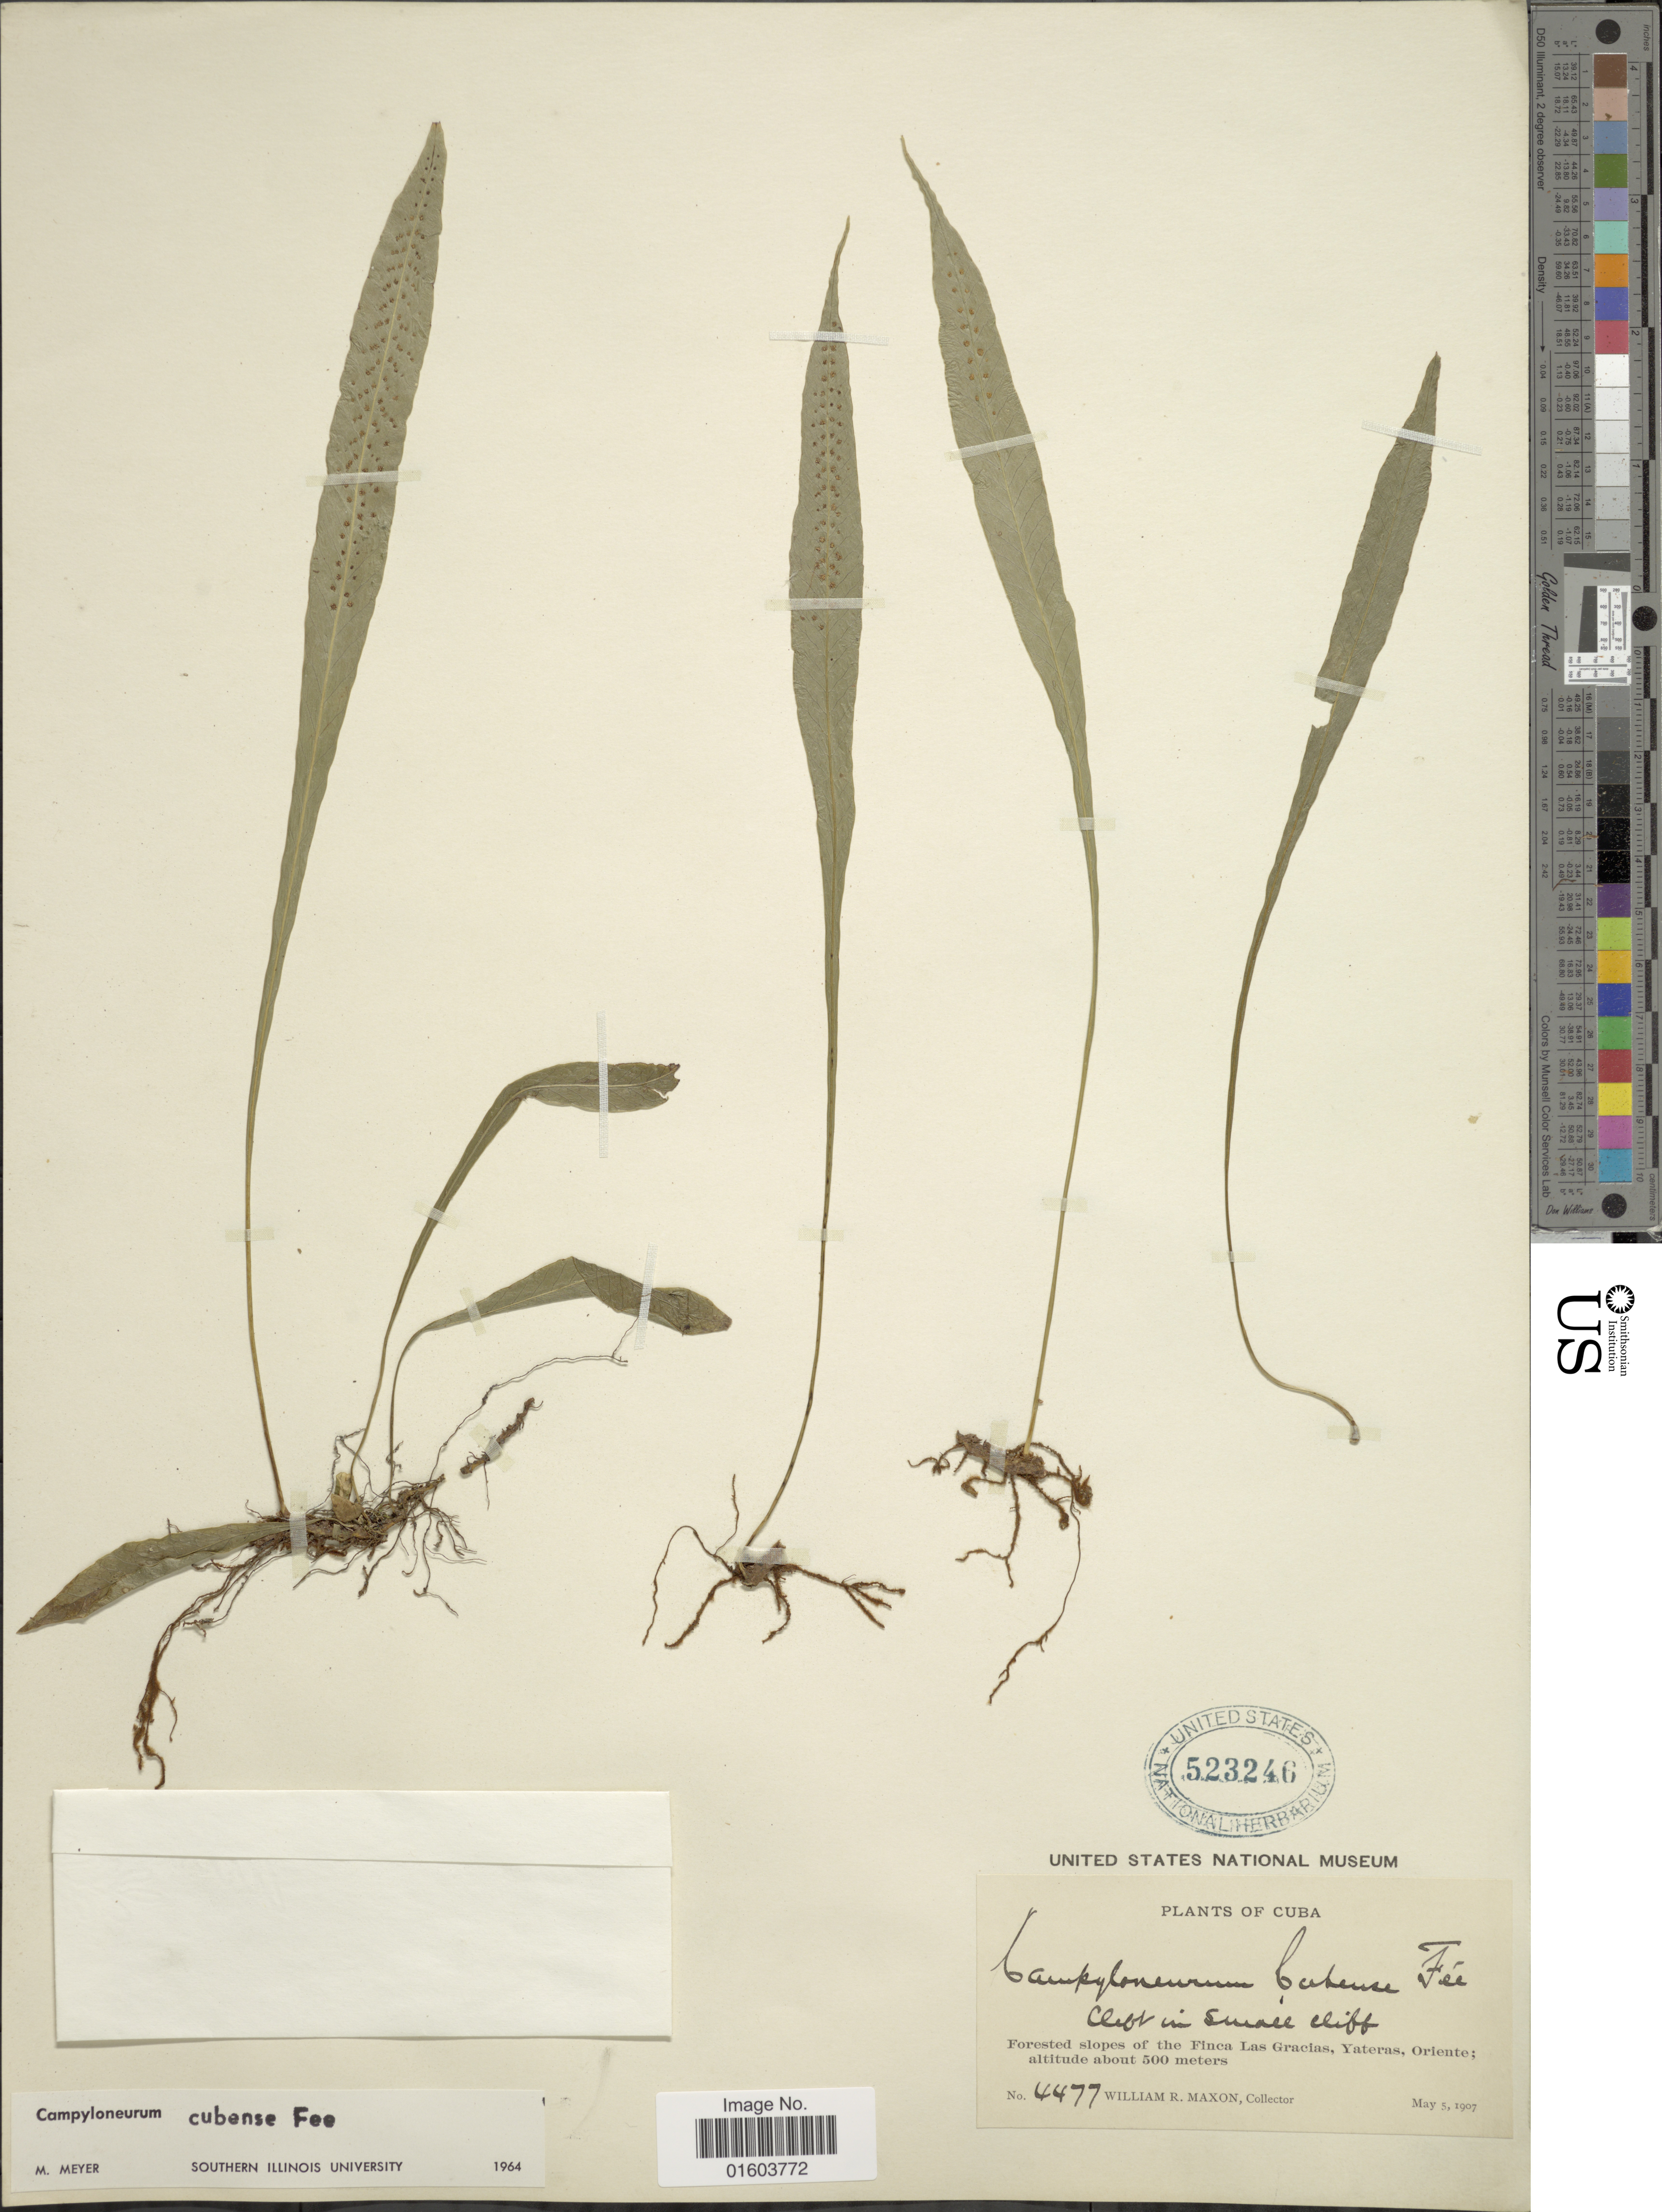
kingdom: Plantae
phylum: Tracheophyta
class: Polypodiopsida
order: Polypodiales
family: Polypodiaceae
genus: Campyloneurum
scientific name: Campyloneurum vexatum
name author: Ching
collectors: W. R. Maxon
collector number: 4477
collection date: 1907-05-05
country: Cuba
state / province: Oriente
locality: Cuba, Forested slopes of the Finca Las Gracias, Yateras, Oriente.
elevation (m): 500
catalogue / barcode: US 523246